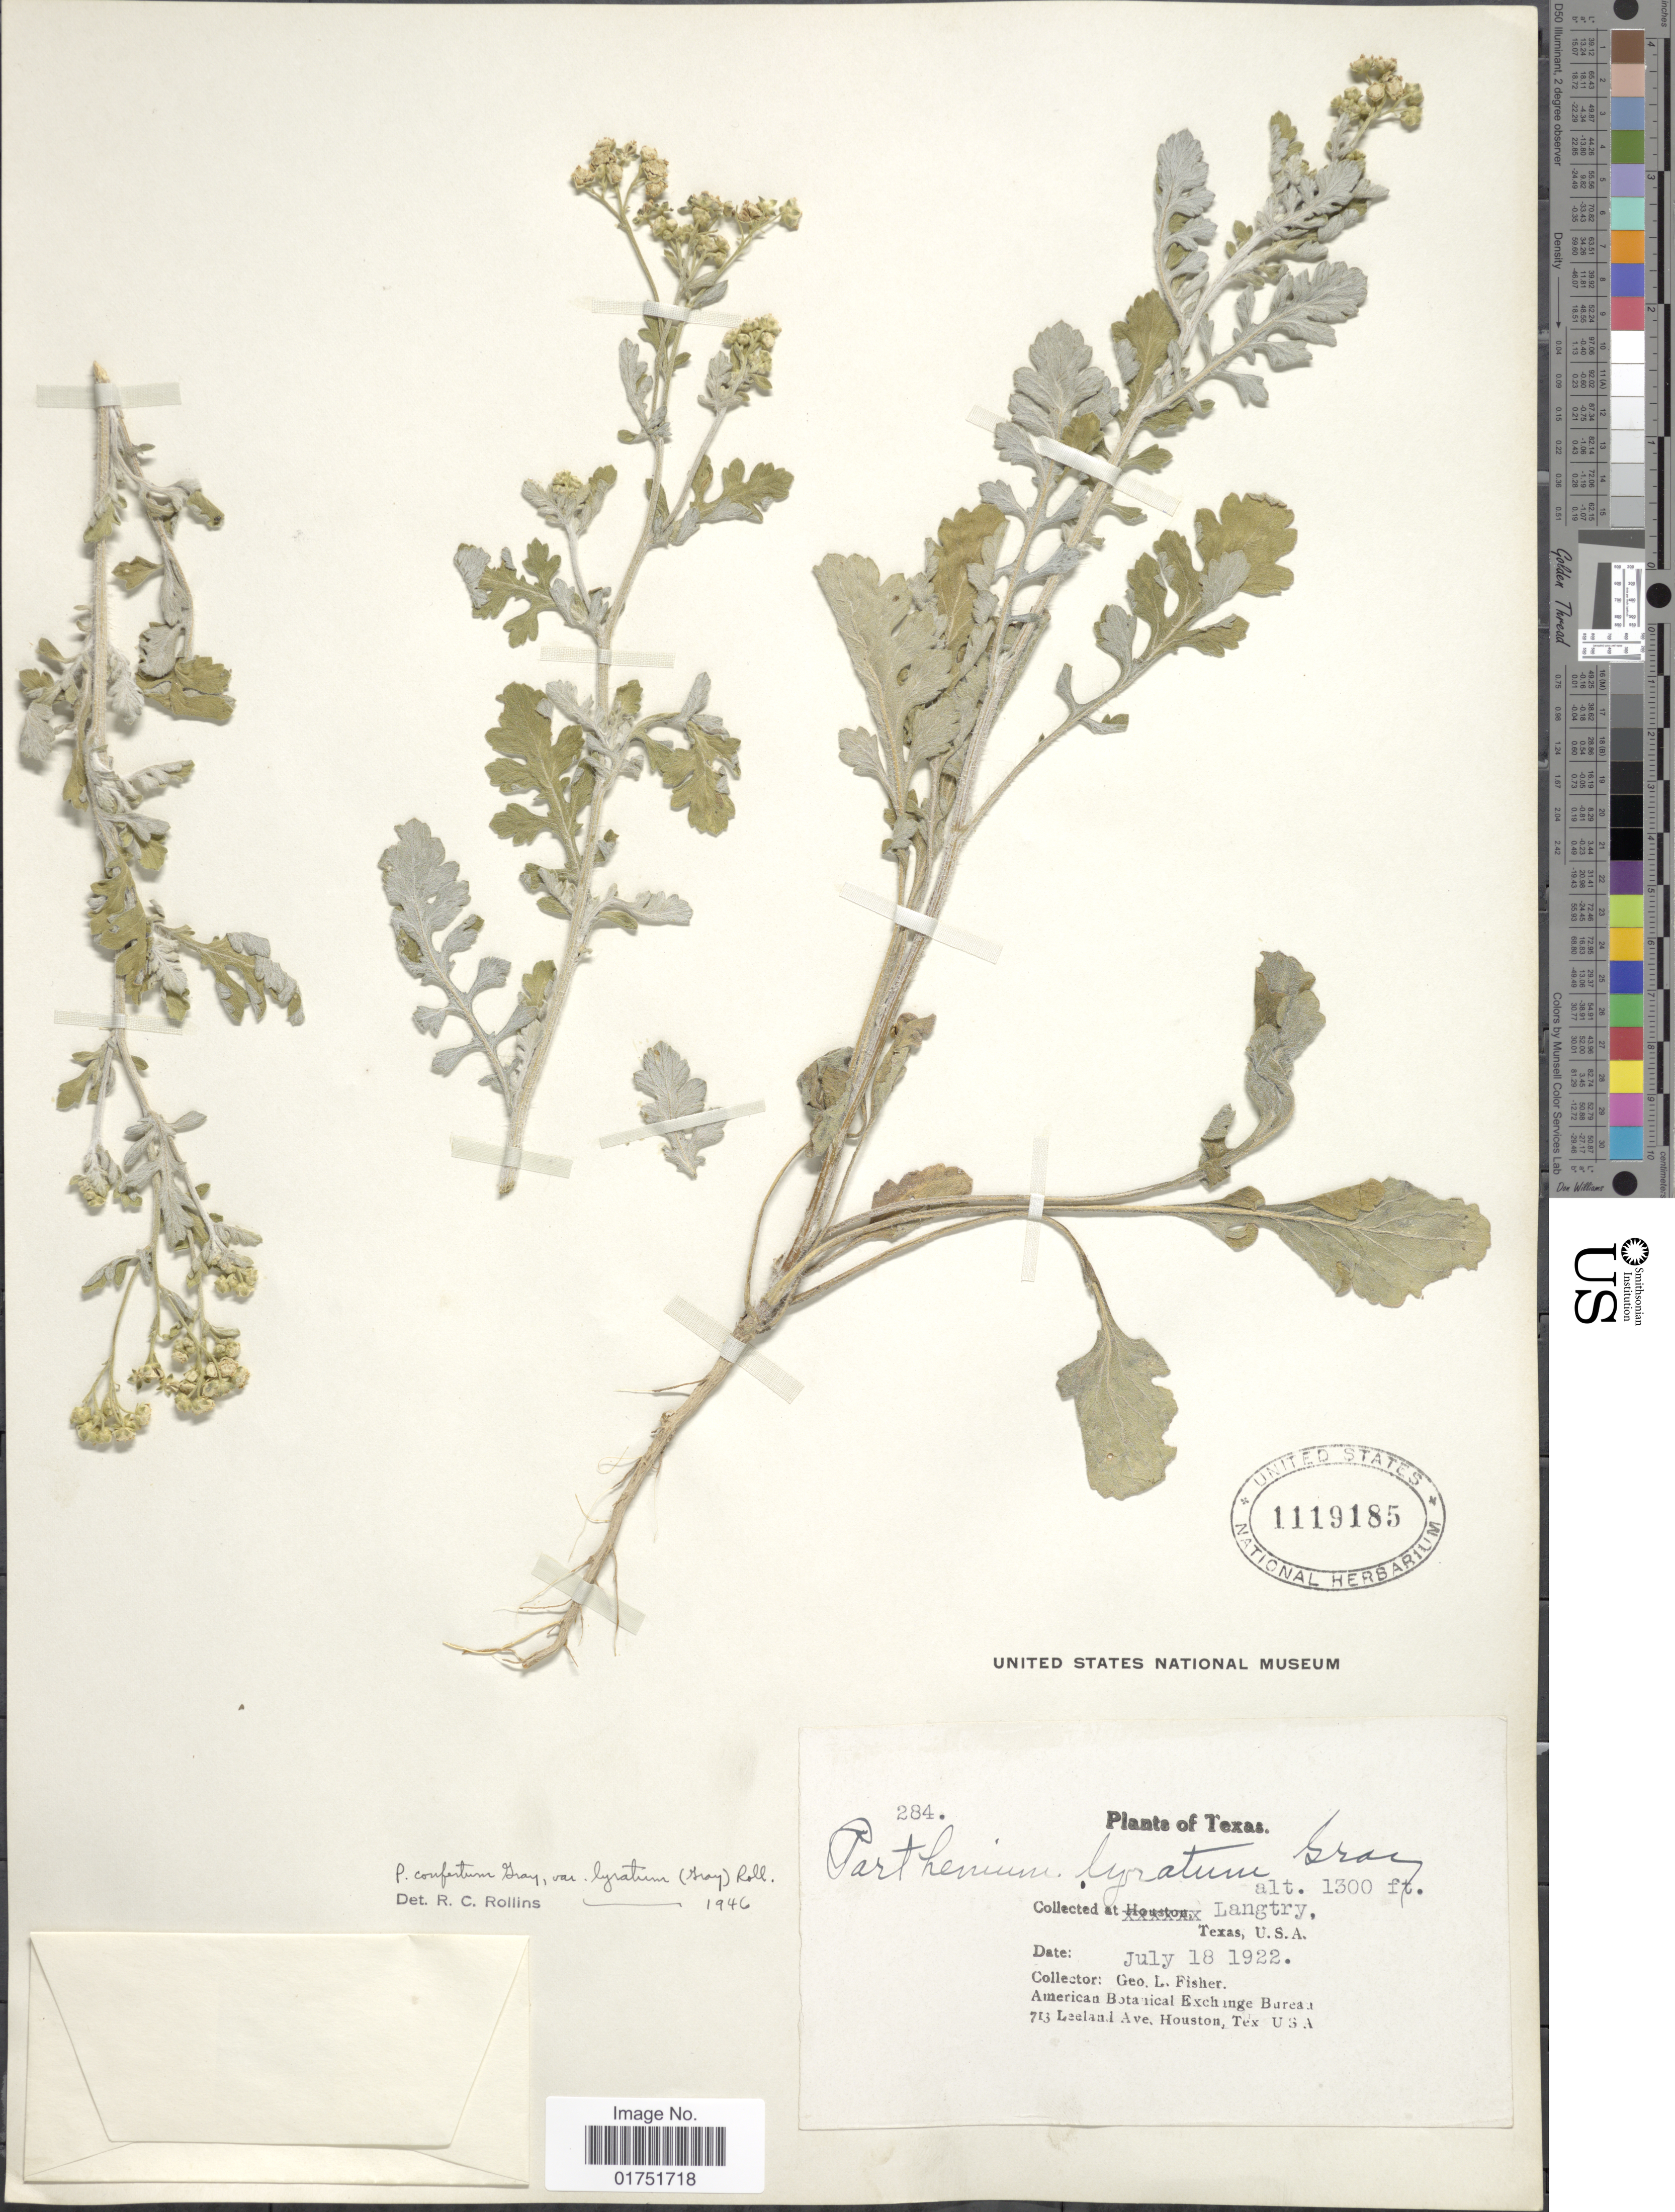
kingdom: Plantae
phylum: Tracheophyta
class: Magnoliopsida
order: Asterales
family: Asteraceae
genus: Parthenium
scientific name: Parthenium confertum var. lyratum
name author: (A. Gray) Rollins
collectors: G. L. Fisher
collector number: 284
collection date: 1922-07-18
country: United States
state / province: Texas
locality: Langtry, U.S.A.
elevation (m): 396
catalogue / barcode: US 1119185